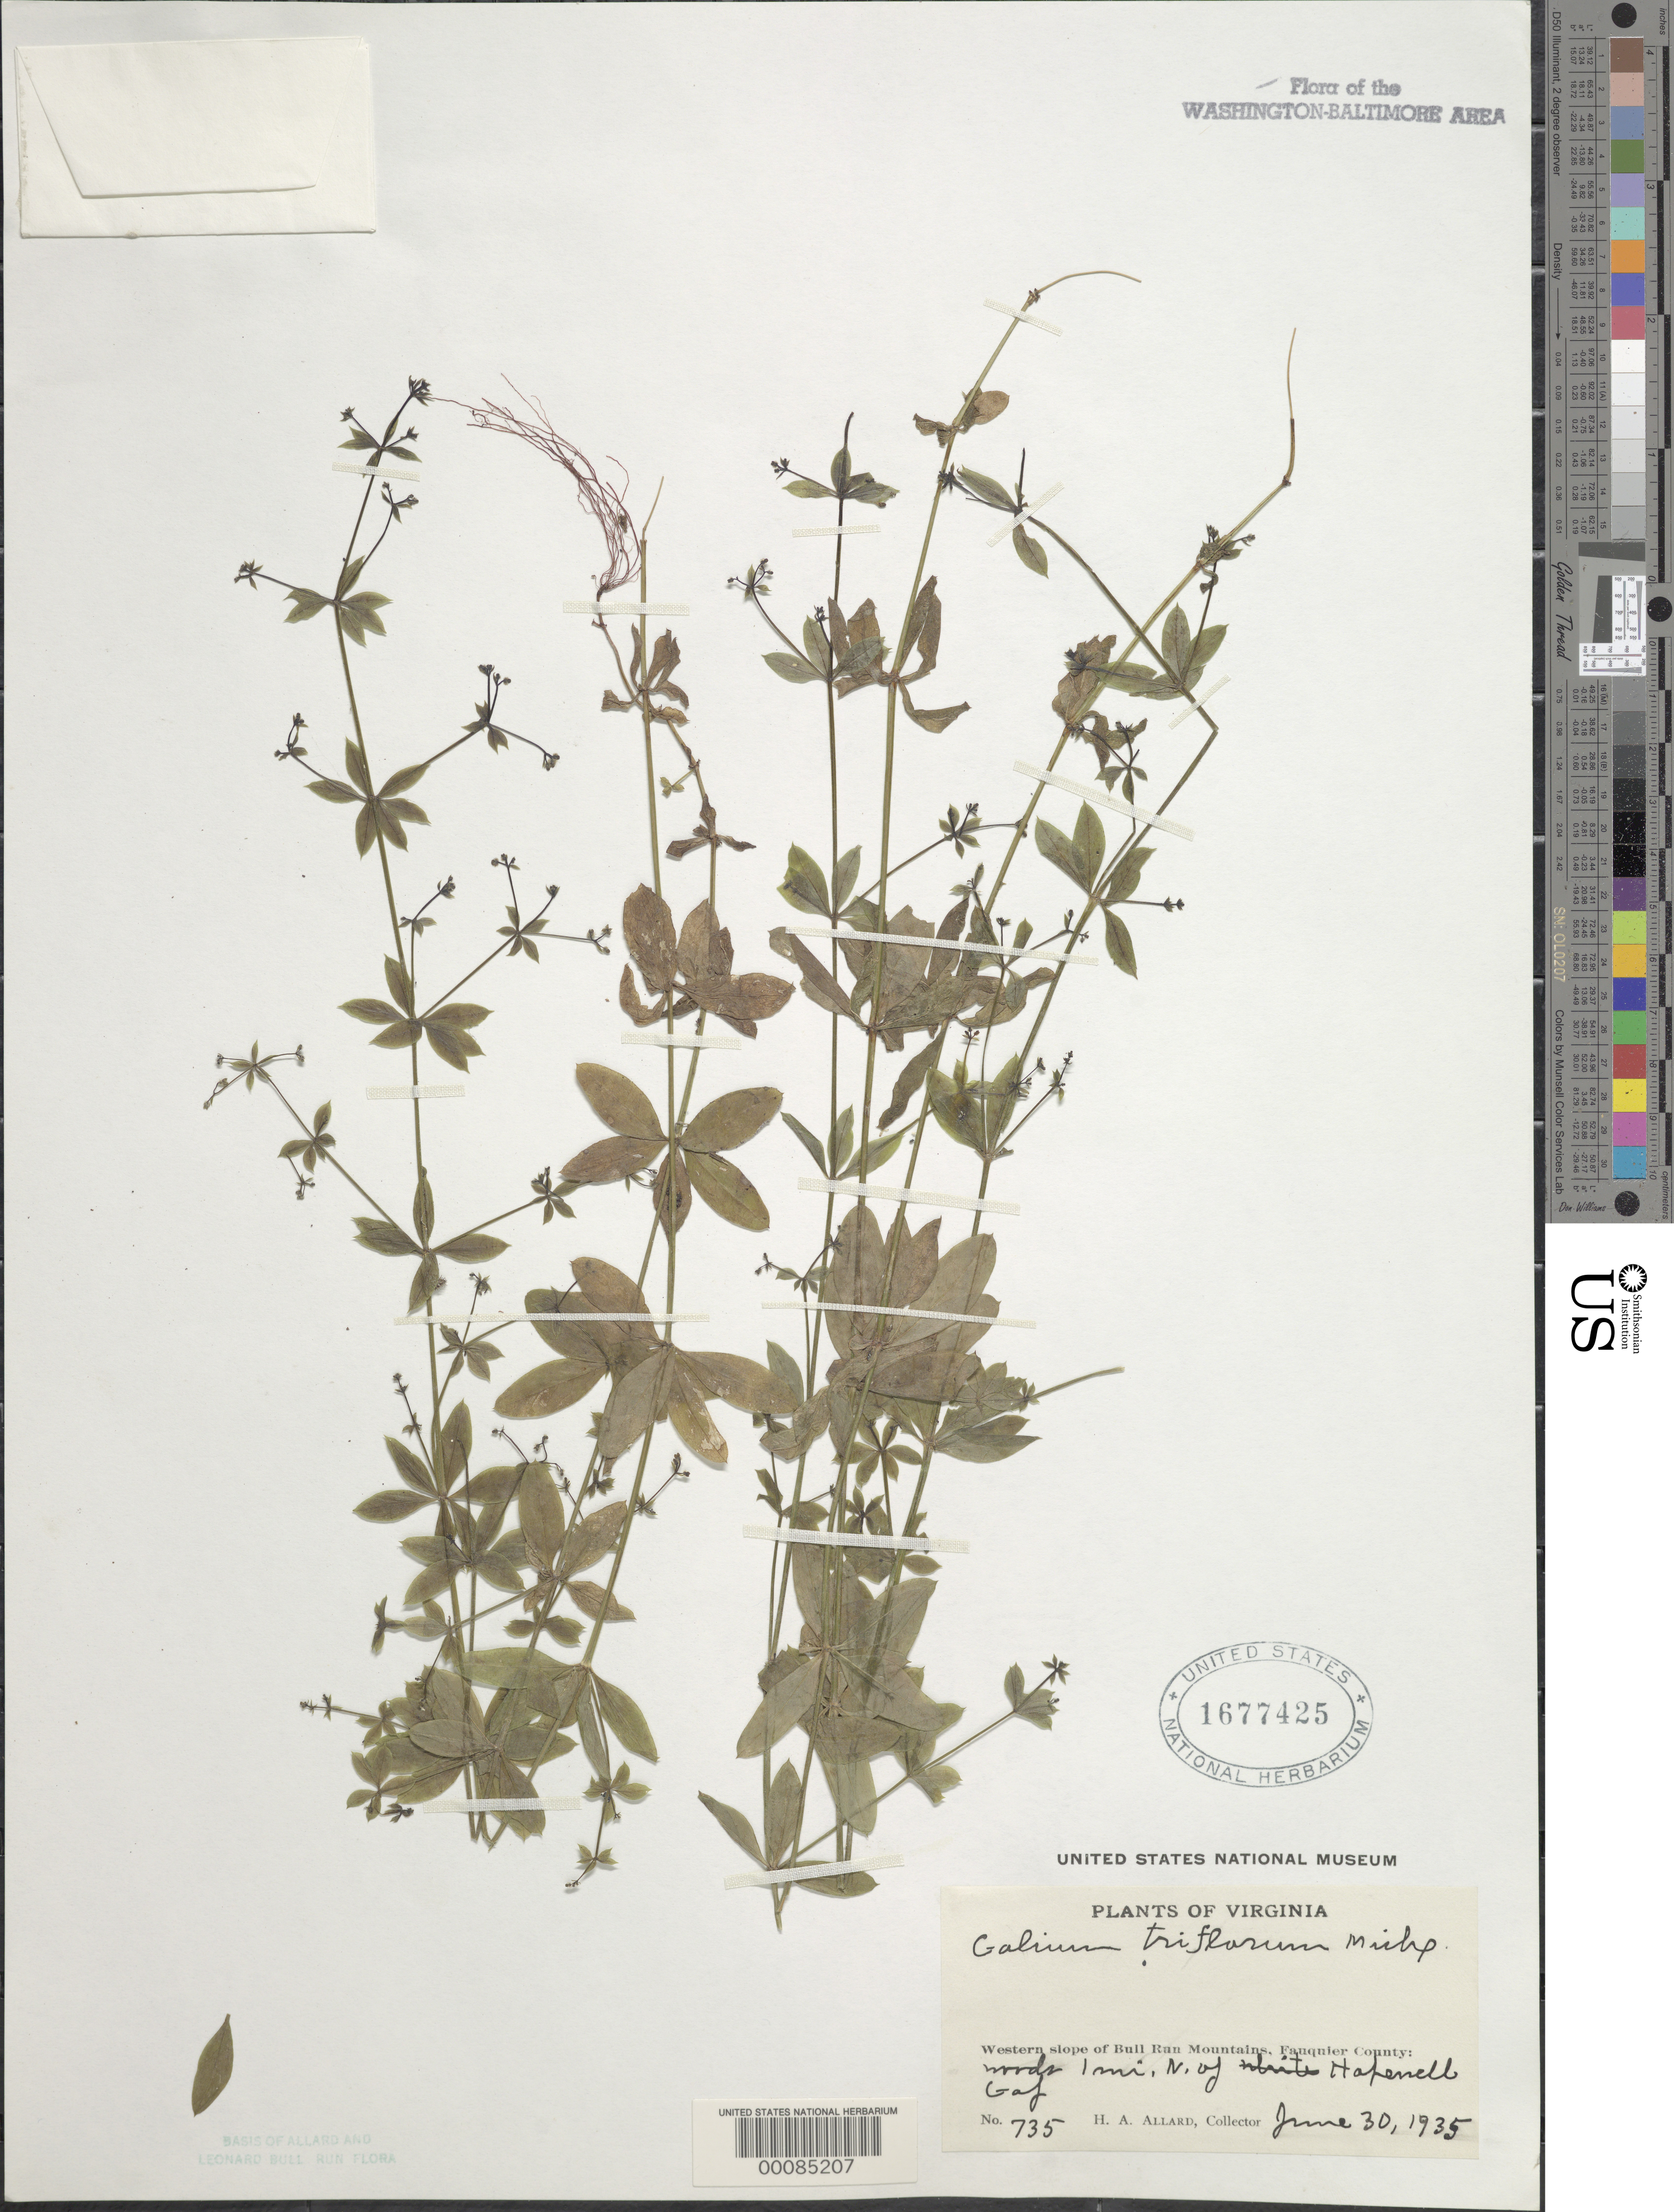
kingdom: Plantae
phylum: Tracheophyta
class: Magnoliopsida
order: Gentianales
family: Rubiaceae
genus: Galium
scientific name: Galium triflorum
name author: Michx.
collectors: H. A. Allard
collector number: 735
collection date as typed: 30 Jun 1935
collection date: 1935-06-30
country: United States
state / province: Virginia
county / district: Fauquier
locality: Hopewell Gap, west slope of Bull Run Mts.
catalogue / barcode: US 1677425